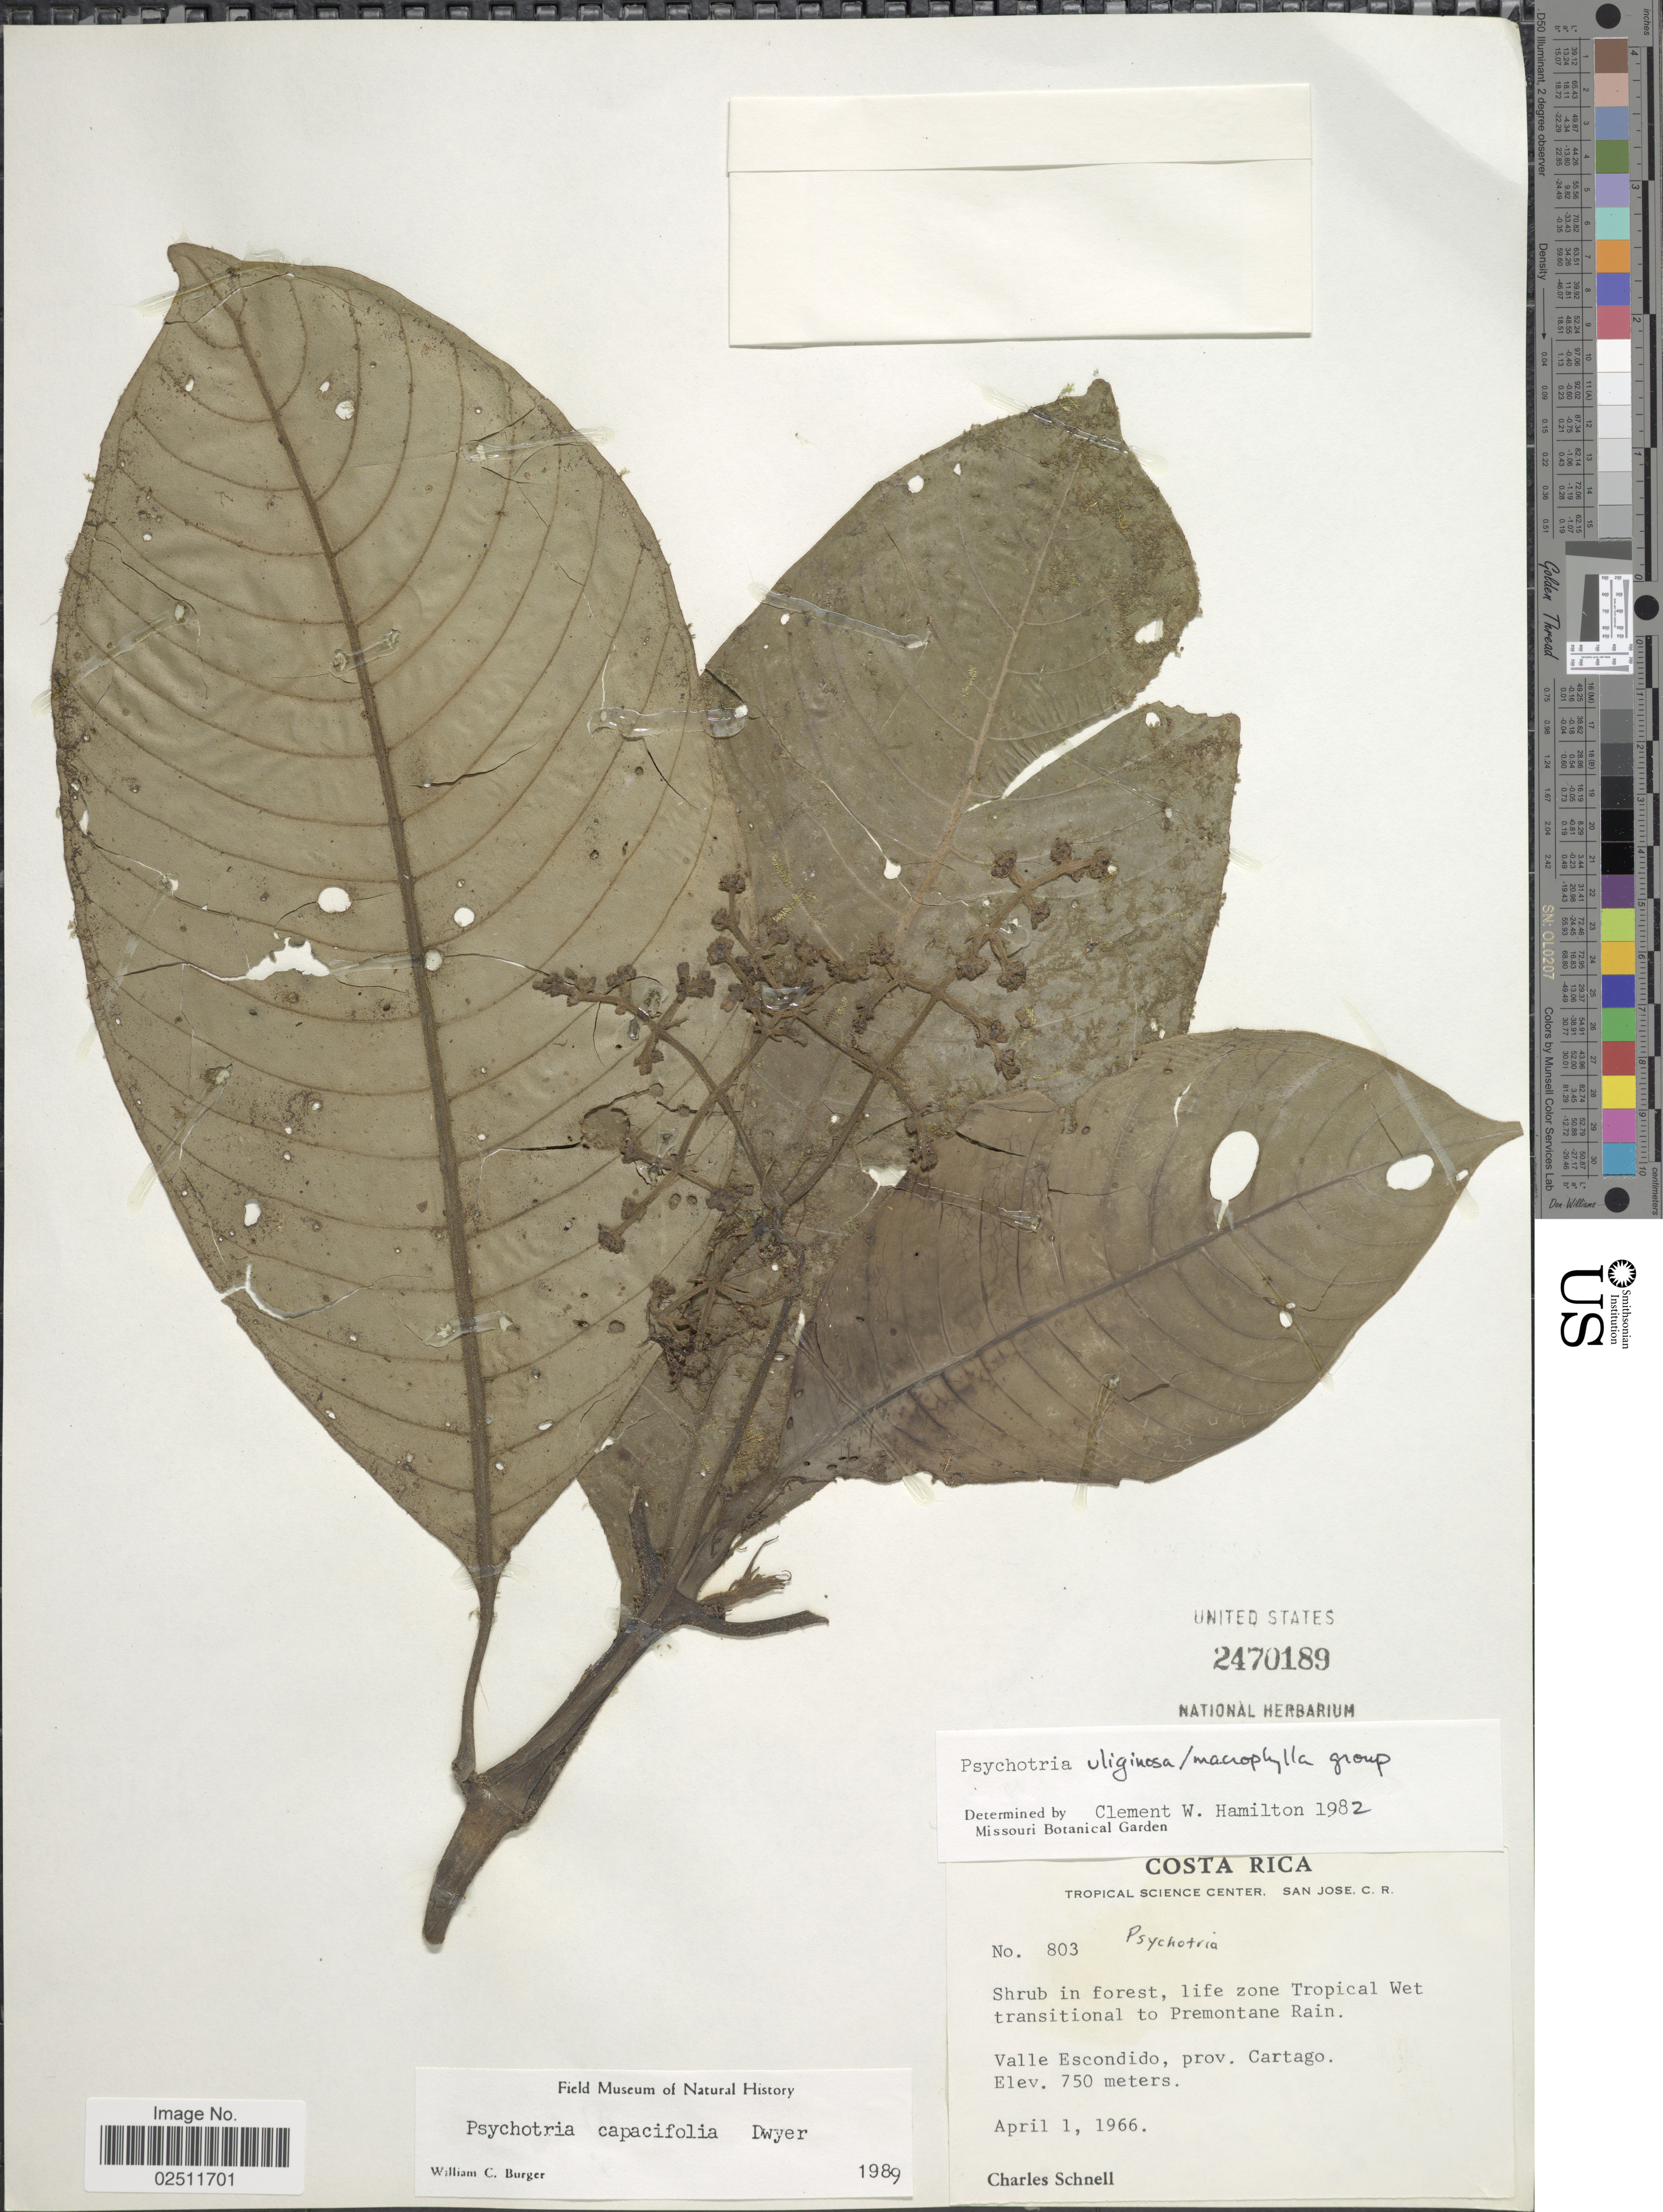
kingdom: Plantae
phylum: Tracheophyta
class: Magnoliopsida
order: Gentianales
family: Rubiaceae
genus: Psychotria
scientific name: Psychotria capacifolia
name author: Dwyer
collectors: C. Schnell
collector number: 803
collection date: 1966-04-01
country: Costa Rica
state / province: Cartago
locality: Valle Escondido.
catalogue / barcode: US 2470189